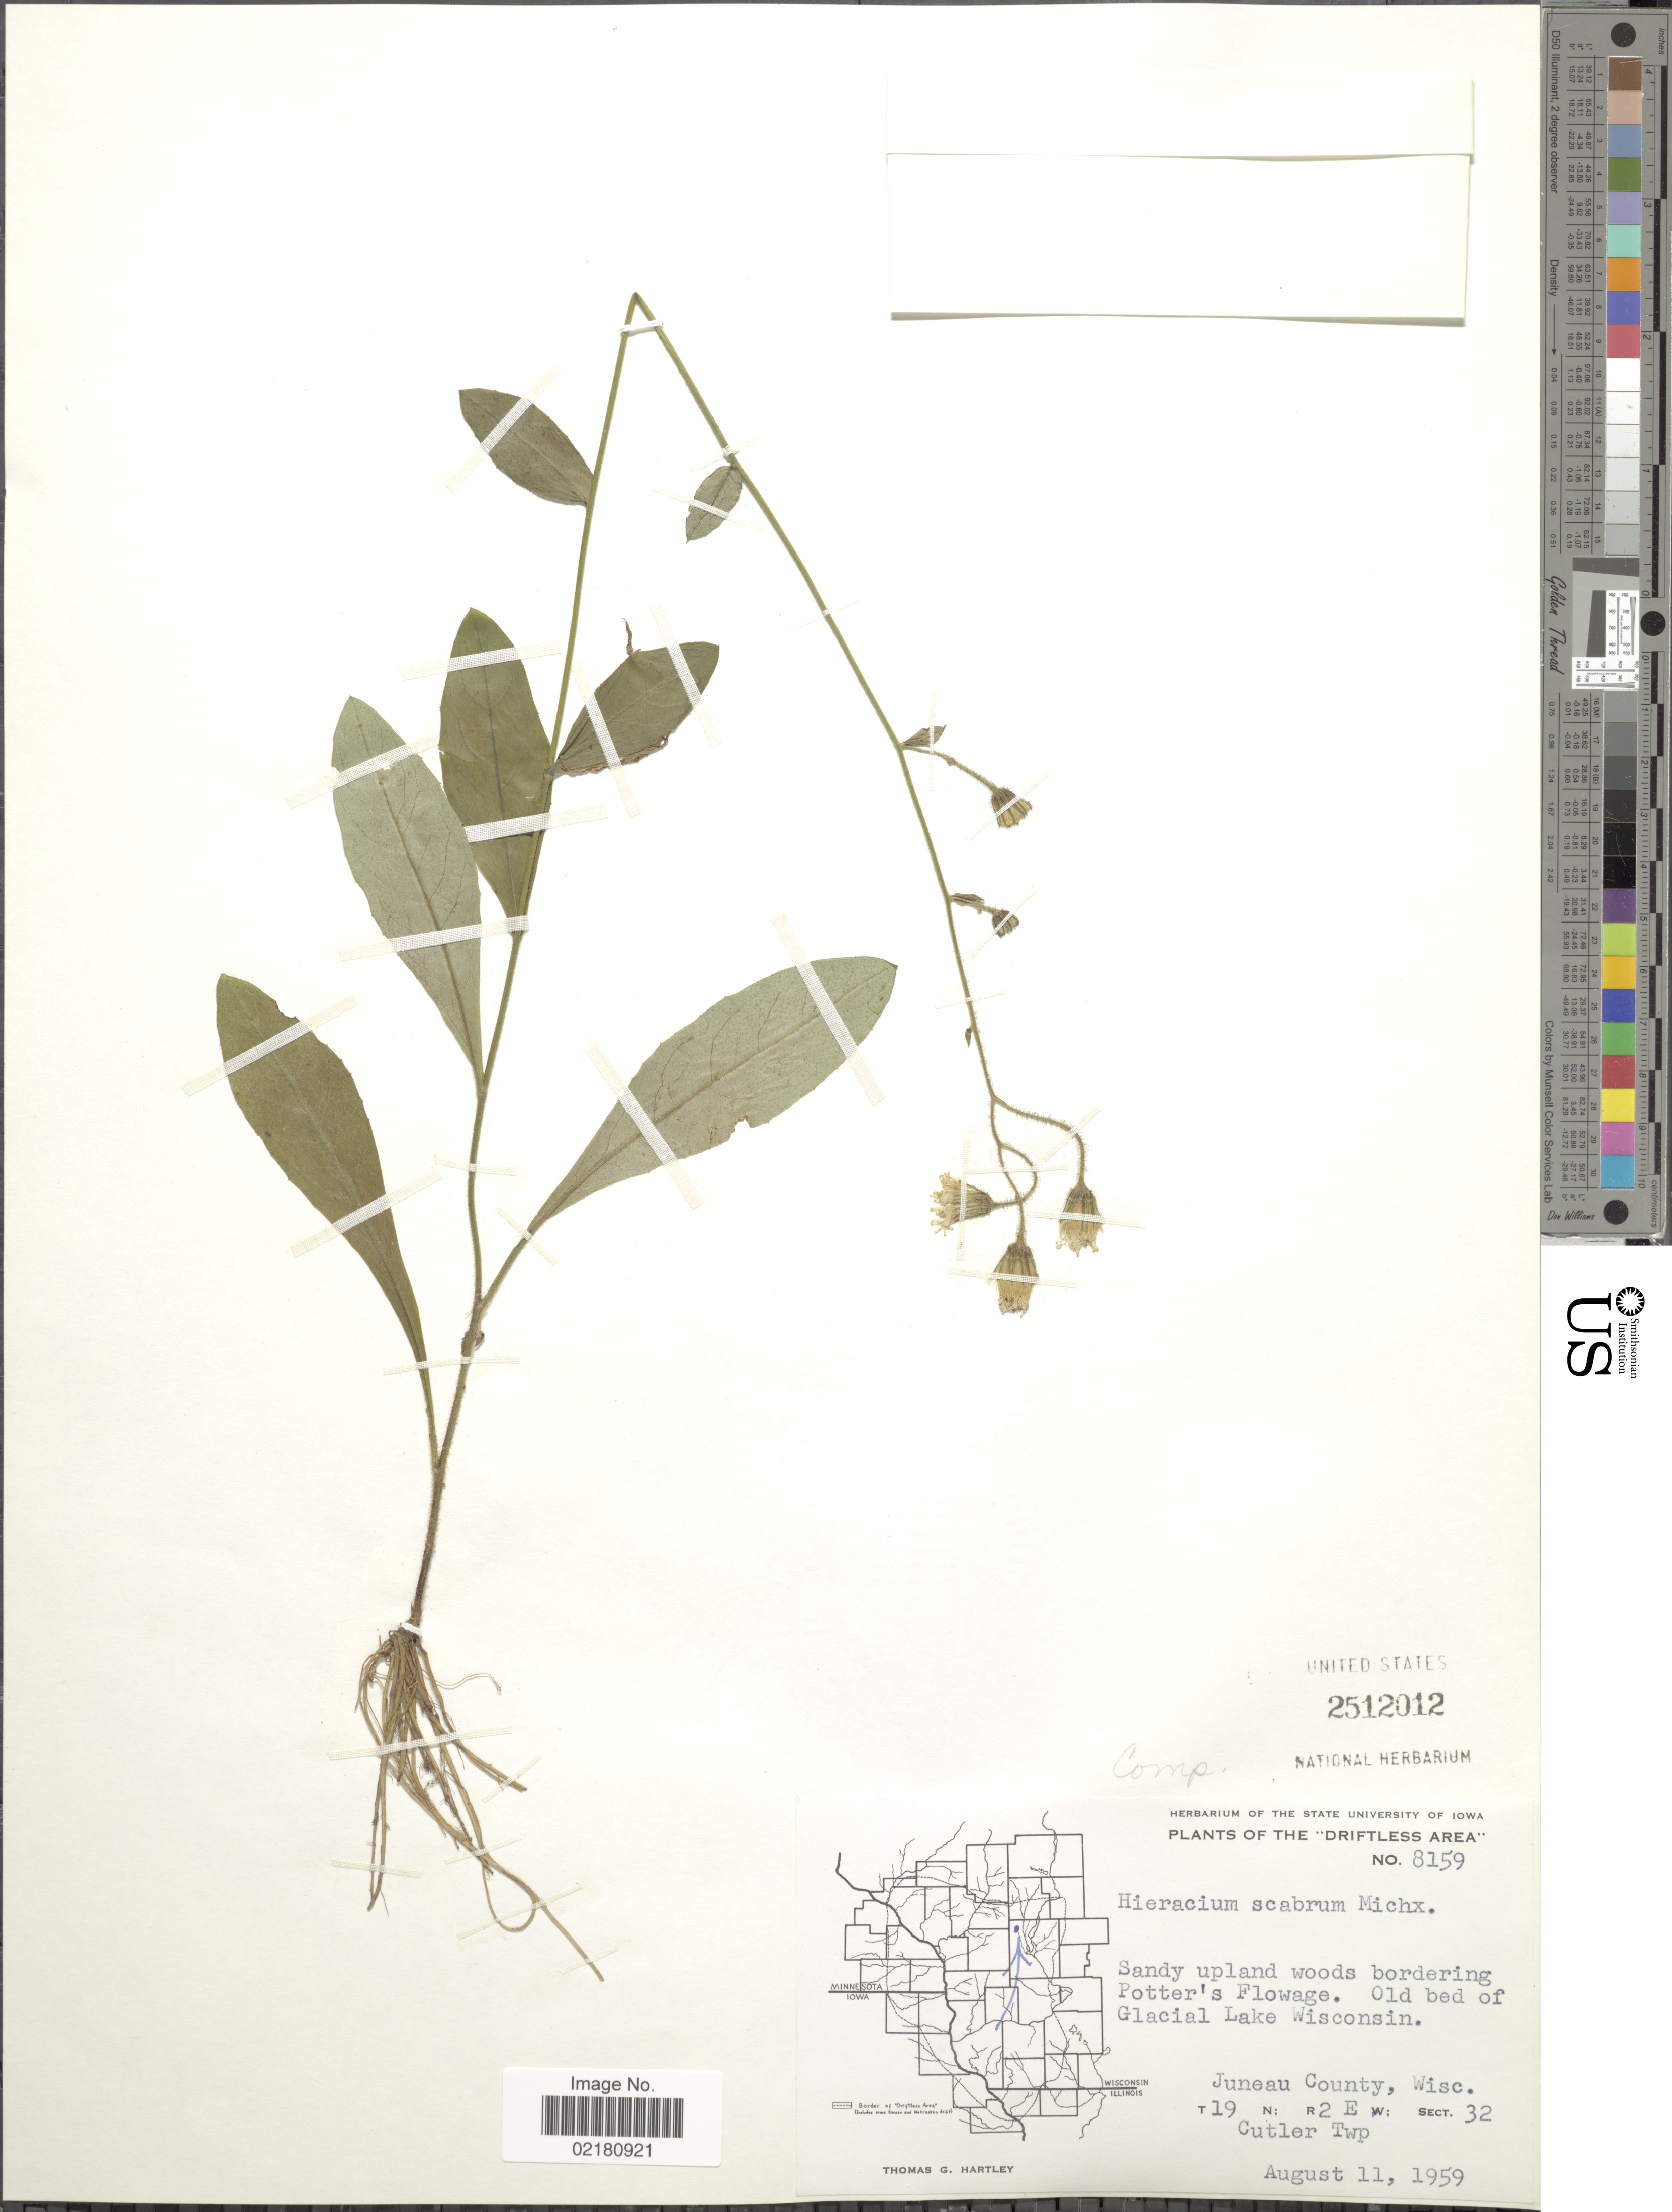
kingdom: Plantae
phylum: Tracheophyta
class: Magnoliopsida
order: Asterales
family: Asteraceae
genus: Pilosella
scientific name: Pilosella verruculata subsp. verruculata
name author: (Link) Soják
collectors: T. G. Hartley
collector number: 8159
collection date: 1959-08-11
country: United States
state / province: Wisconsin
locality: driftless area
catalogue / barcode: US 2512012